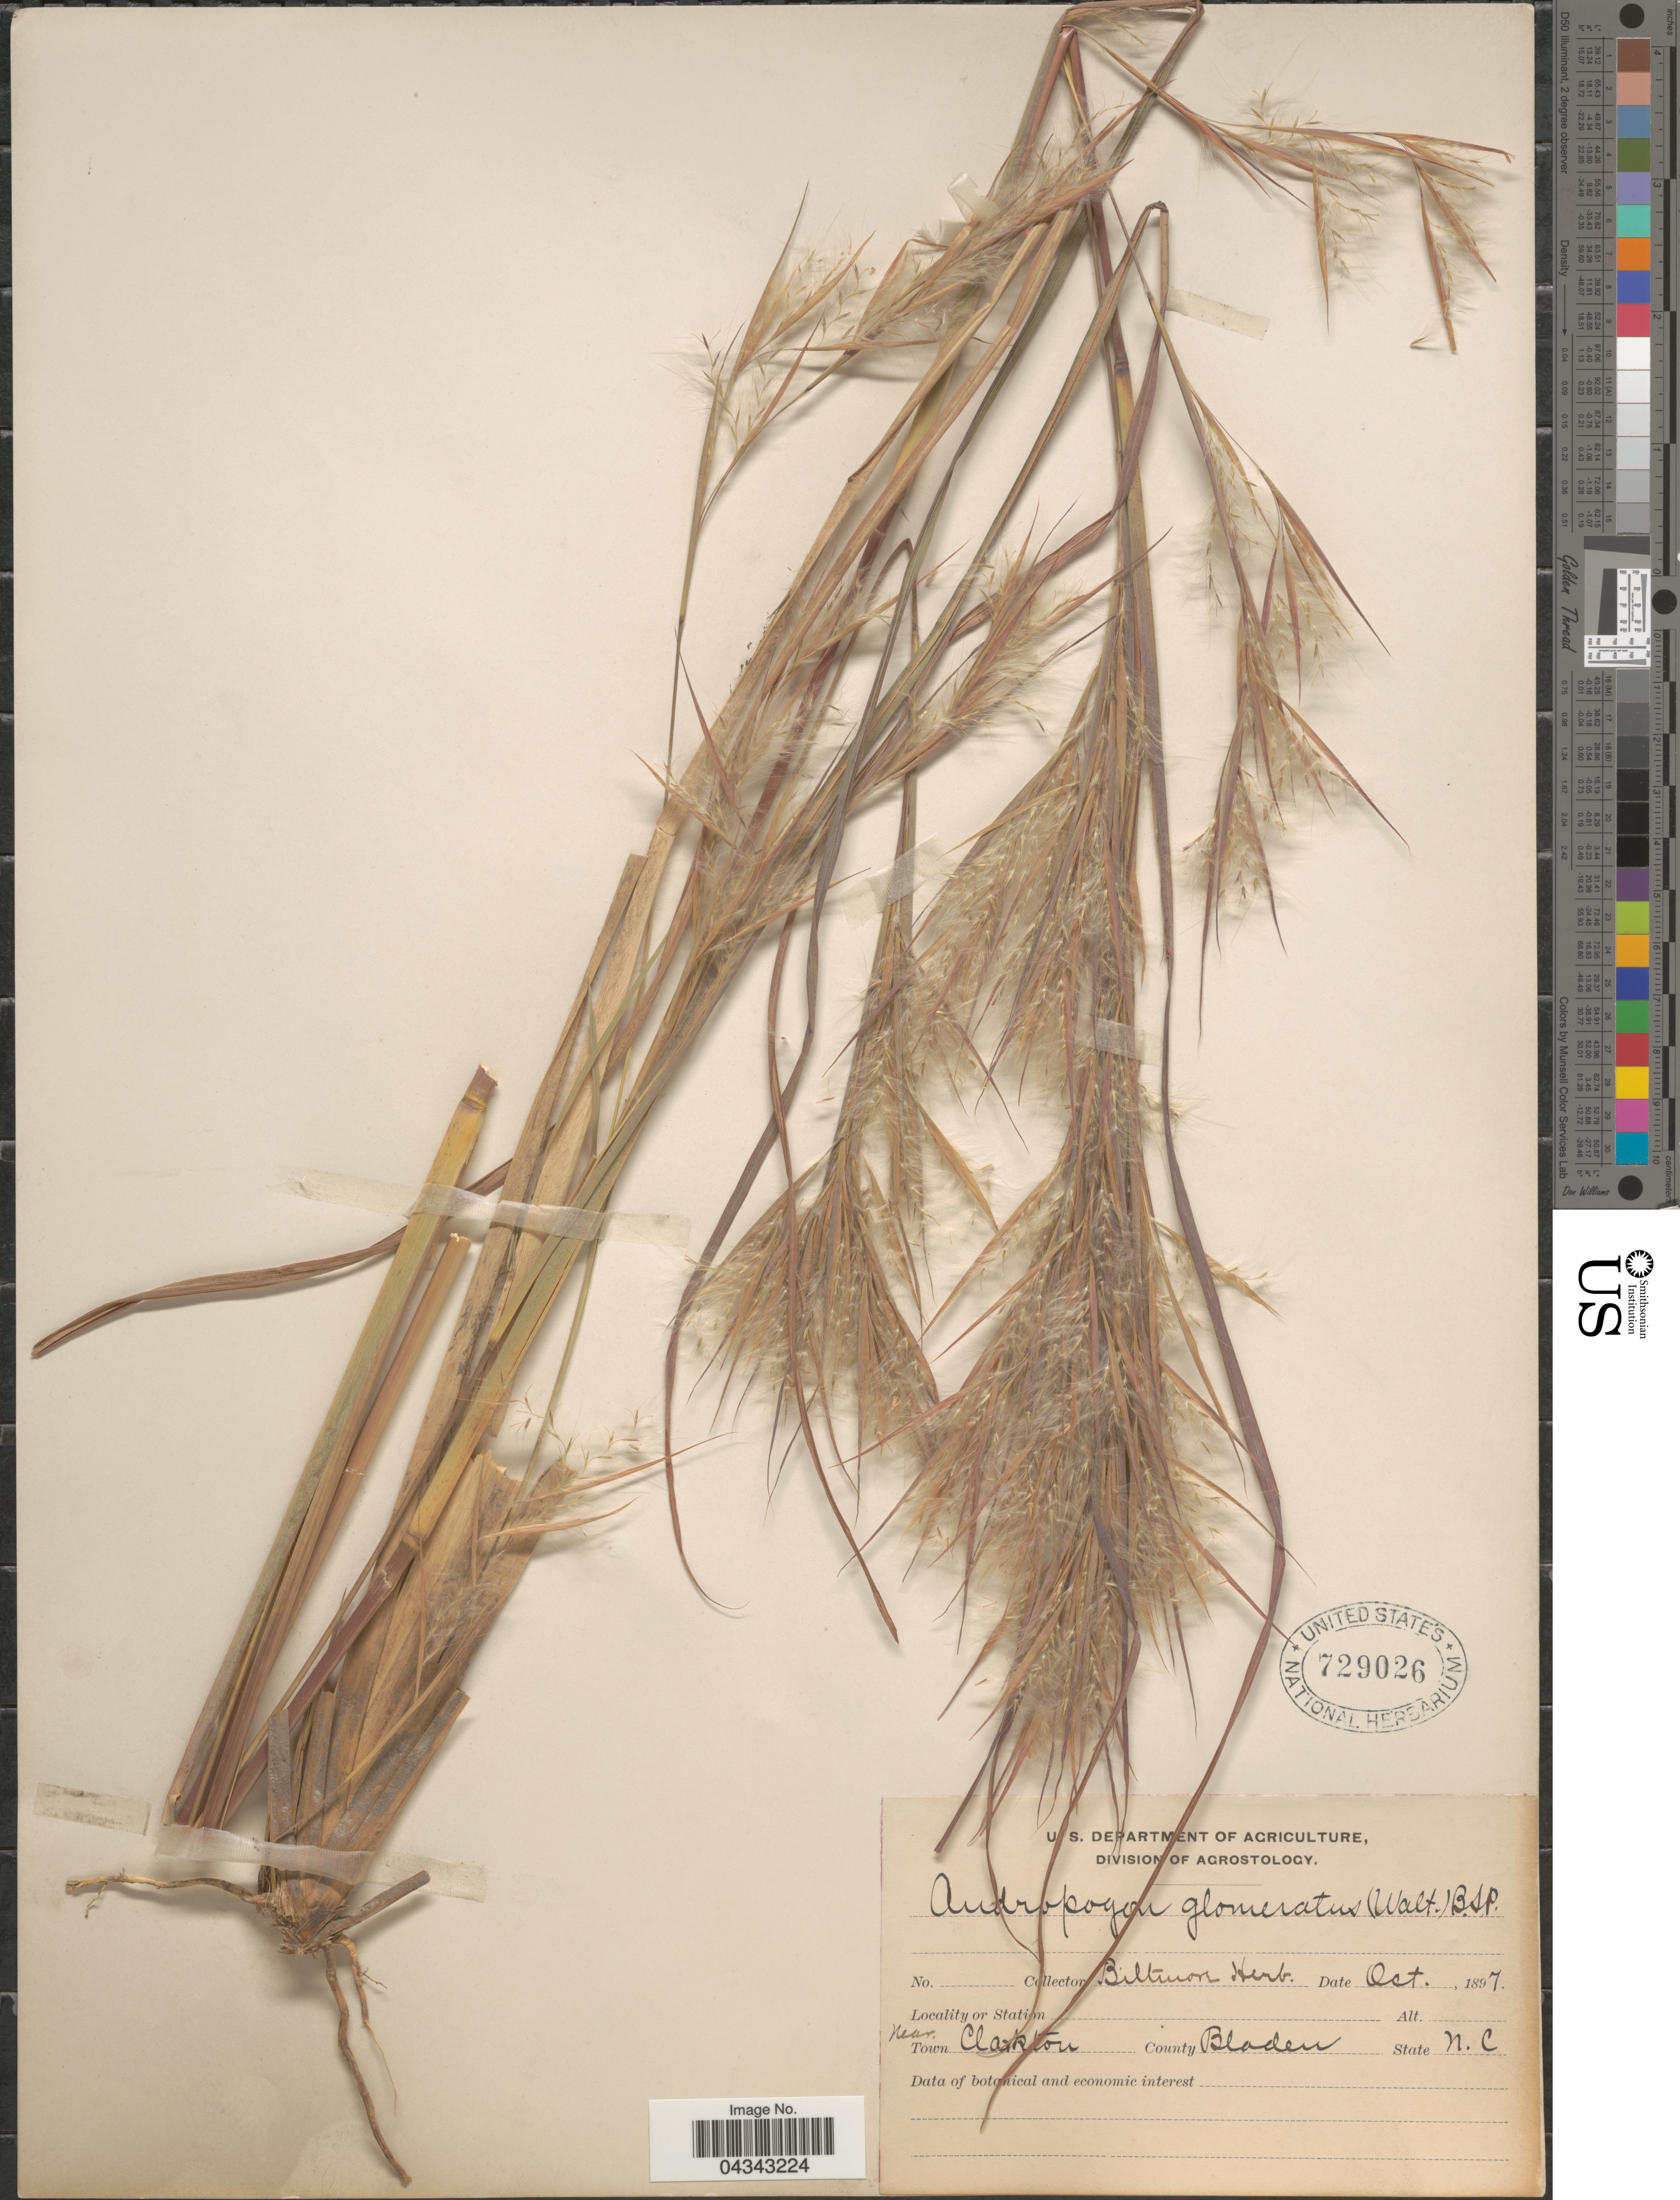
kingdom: Plantae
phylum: Tracheophyta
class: Liliopsida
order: Poales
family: Poaceae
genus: Andropogon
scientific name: Andropogon glomeratus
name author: (Walter) Britton, Stearns & Poggenb.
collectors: ex herb. Biltmore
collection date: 1897-10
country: United States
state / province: North Carolina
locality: Near Town Clarkton. County Bladen.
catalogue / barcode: US 729026